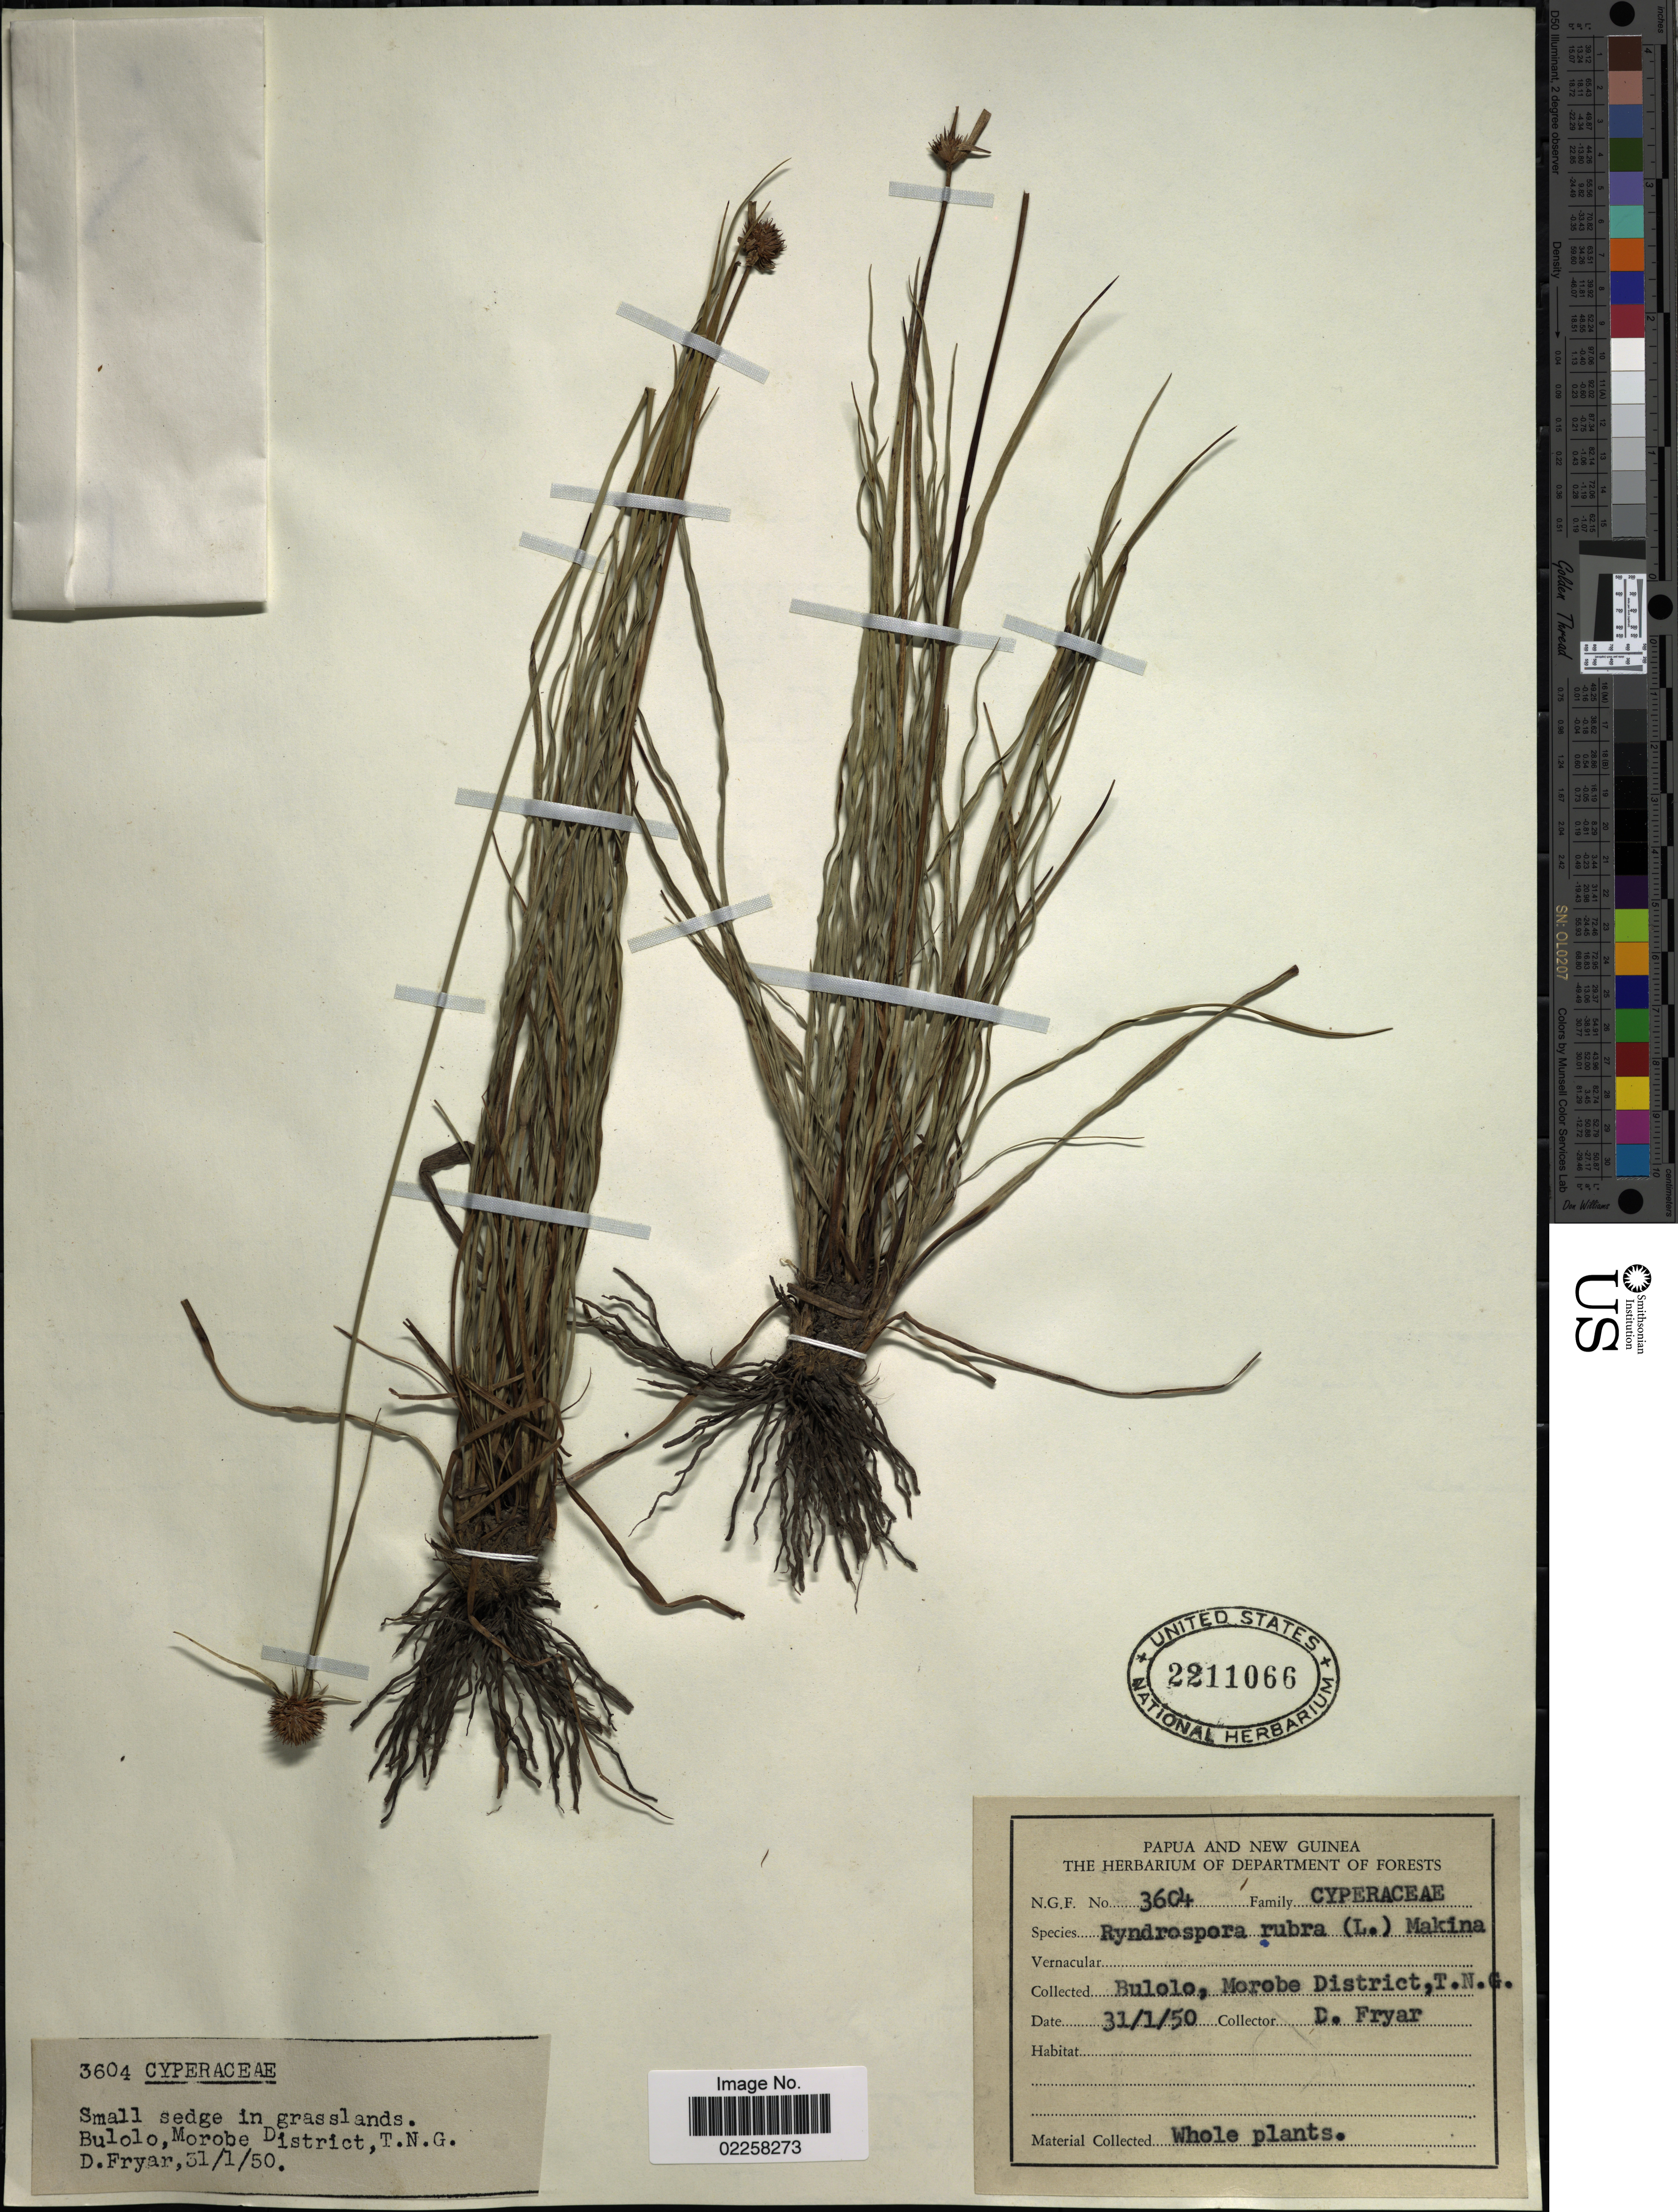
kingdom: Plantae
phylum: Tracheophyta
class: Liliopsida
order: Poales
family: Cyperaceae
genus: Rhynchospora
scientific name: Rhynchospora rubra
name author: (Lour.) Makino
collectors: D. Fryar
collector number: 3604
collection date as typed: Transcribed d/m/y: 31/1/50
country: Papua New Guinea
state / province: Morobe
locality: Bulolo, Morobe District, T.N.G.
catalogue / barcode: US 2211066